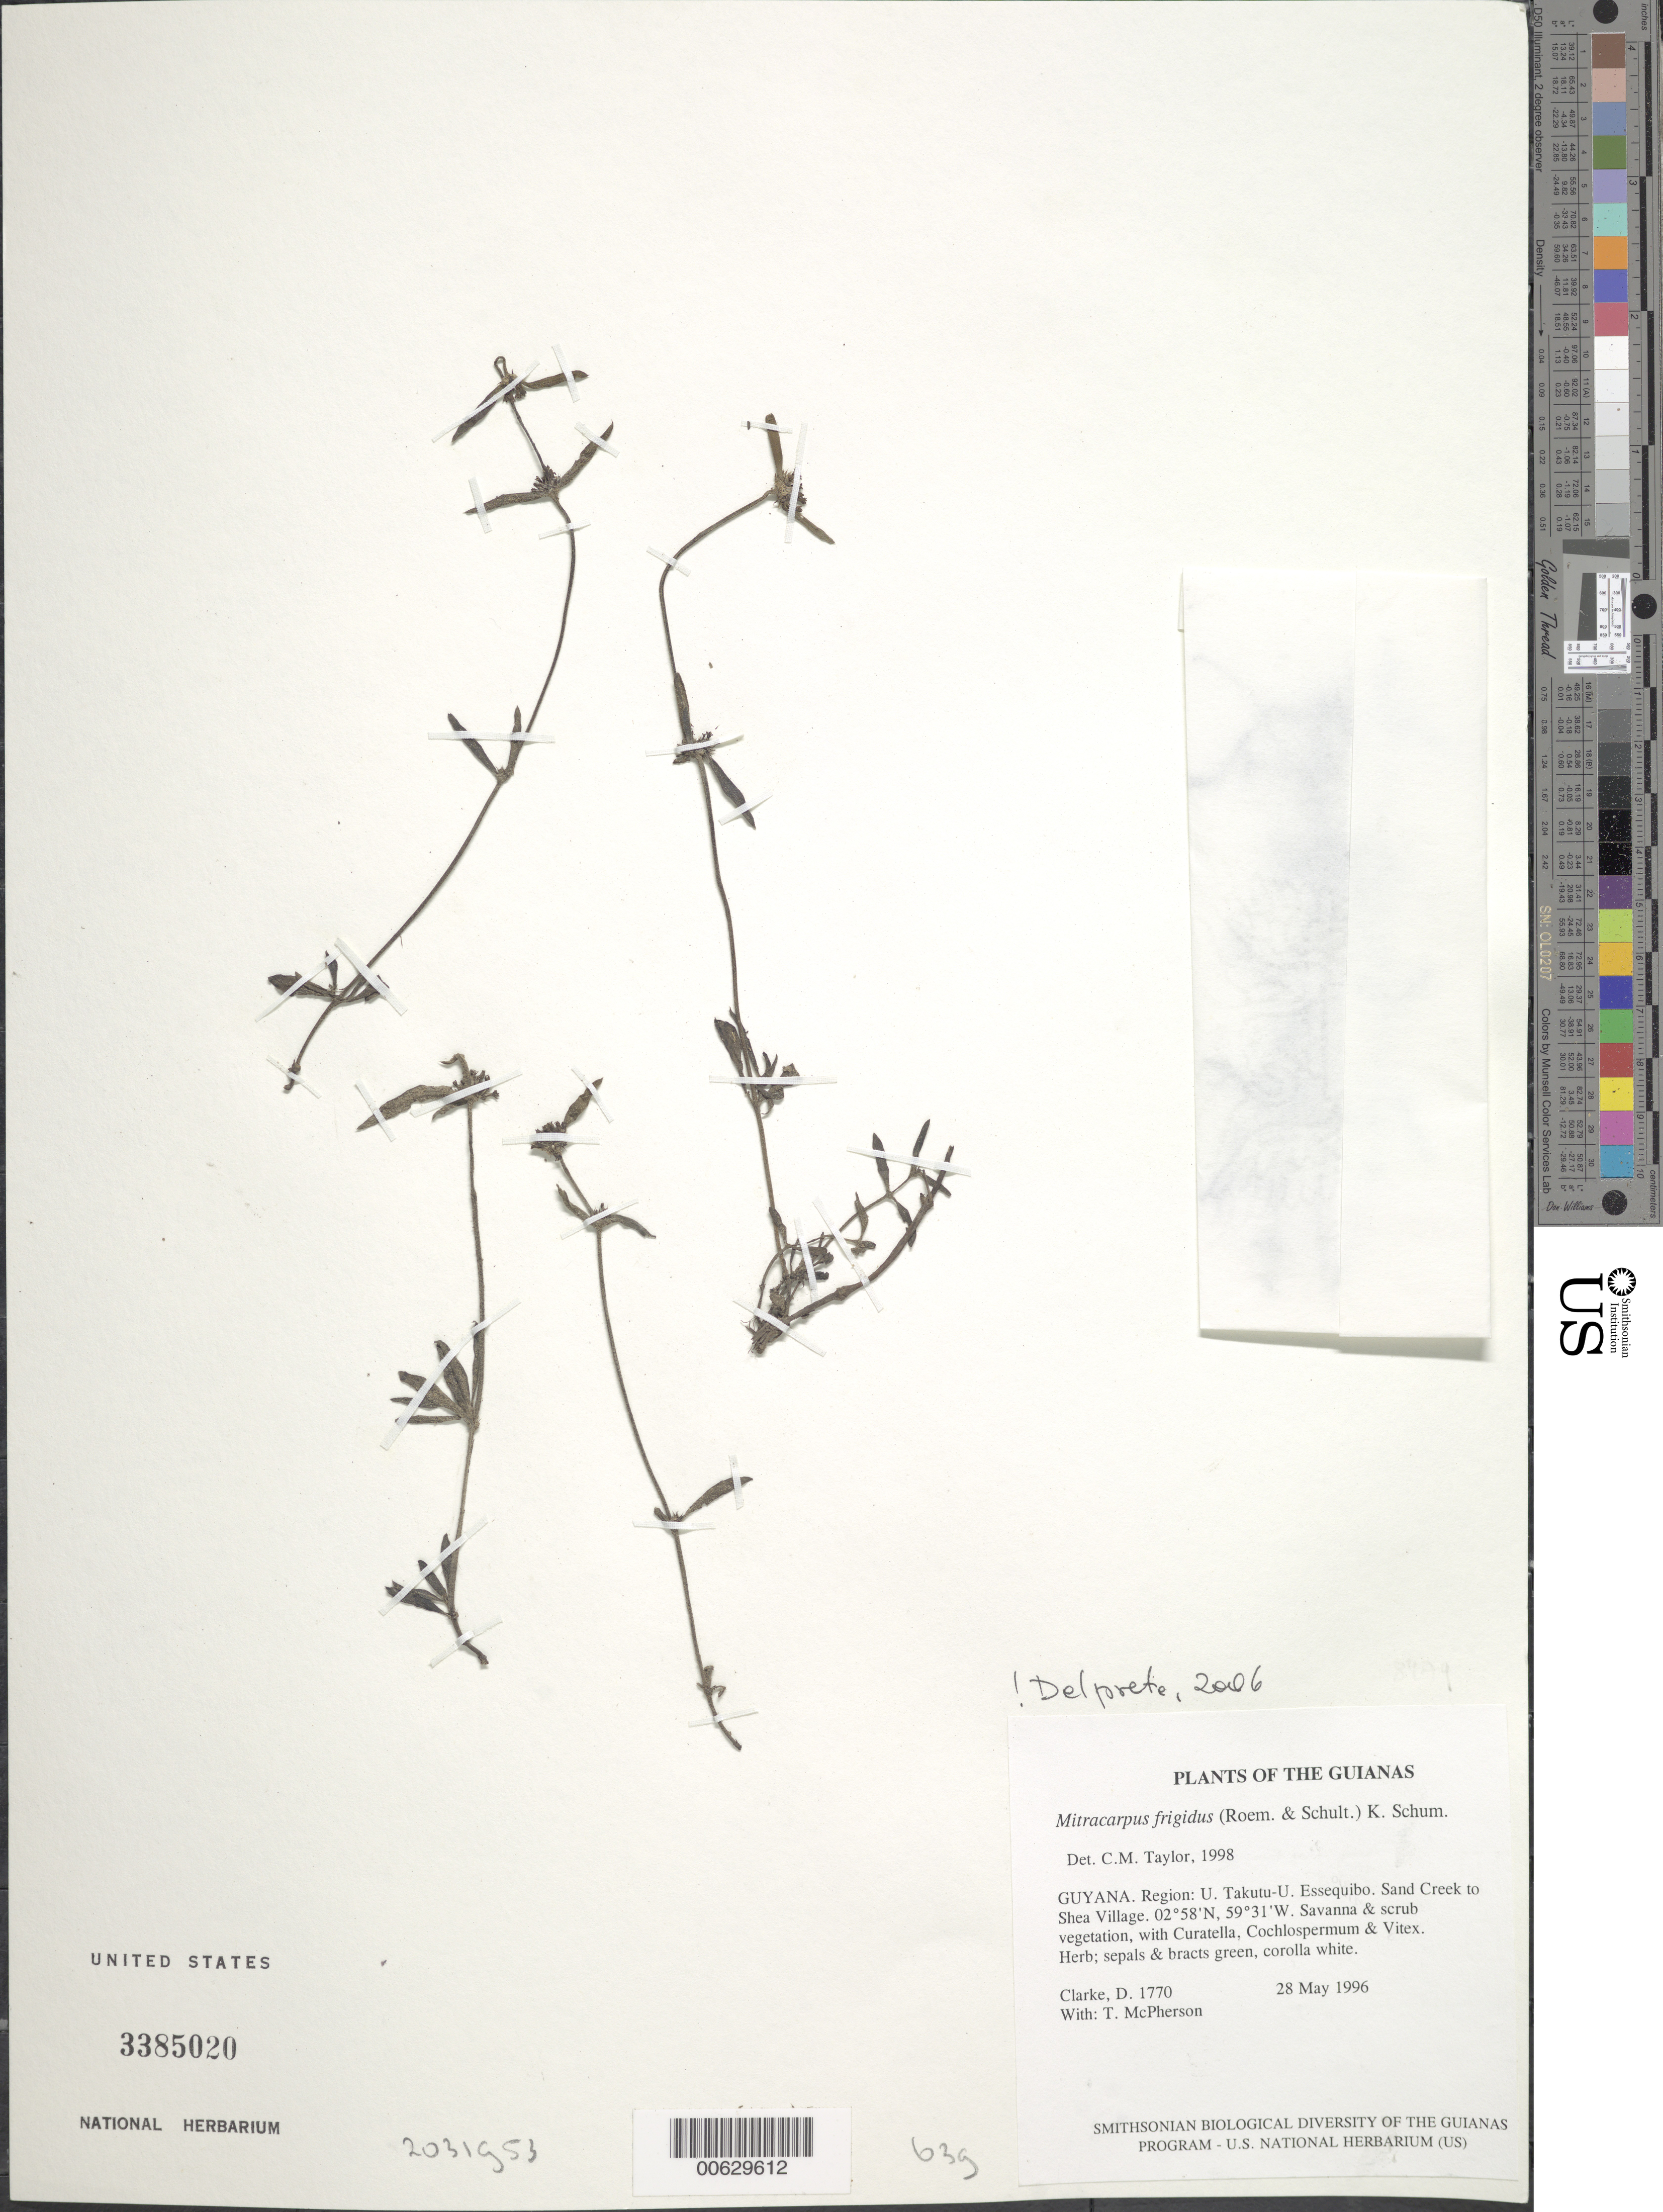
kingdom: Plantae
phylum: Tracheophyta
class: Magnoliopsida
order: Gentianales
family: Rubiaceae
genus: Mitracarpus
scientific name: Mitracarpus frigidus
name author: (Willd. ex Roem. & Schult.) K. Schum.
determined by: Delprete, P. G., Herb. de Guyane Cay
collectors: H. D. Clarke & T. McPherson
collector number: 1770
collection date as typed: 28 May 1996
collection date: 1996-05-28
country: Guyana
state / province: U. Takutu-U. Essequibo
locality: Sand Creek to Shea Village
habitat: Savanna & scrub vegetation, with Curatella, Cochlospermum & Vitex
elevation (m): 100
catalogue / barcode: US 3385020